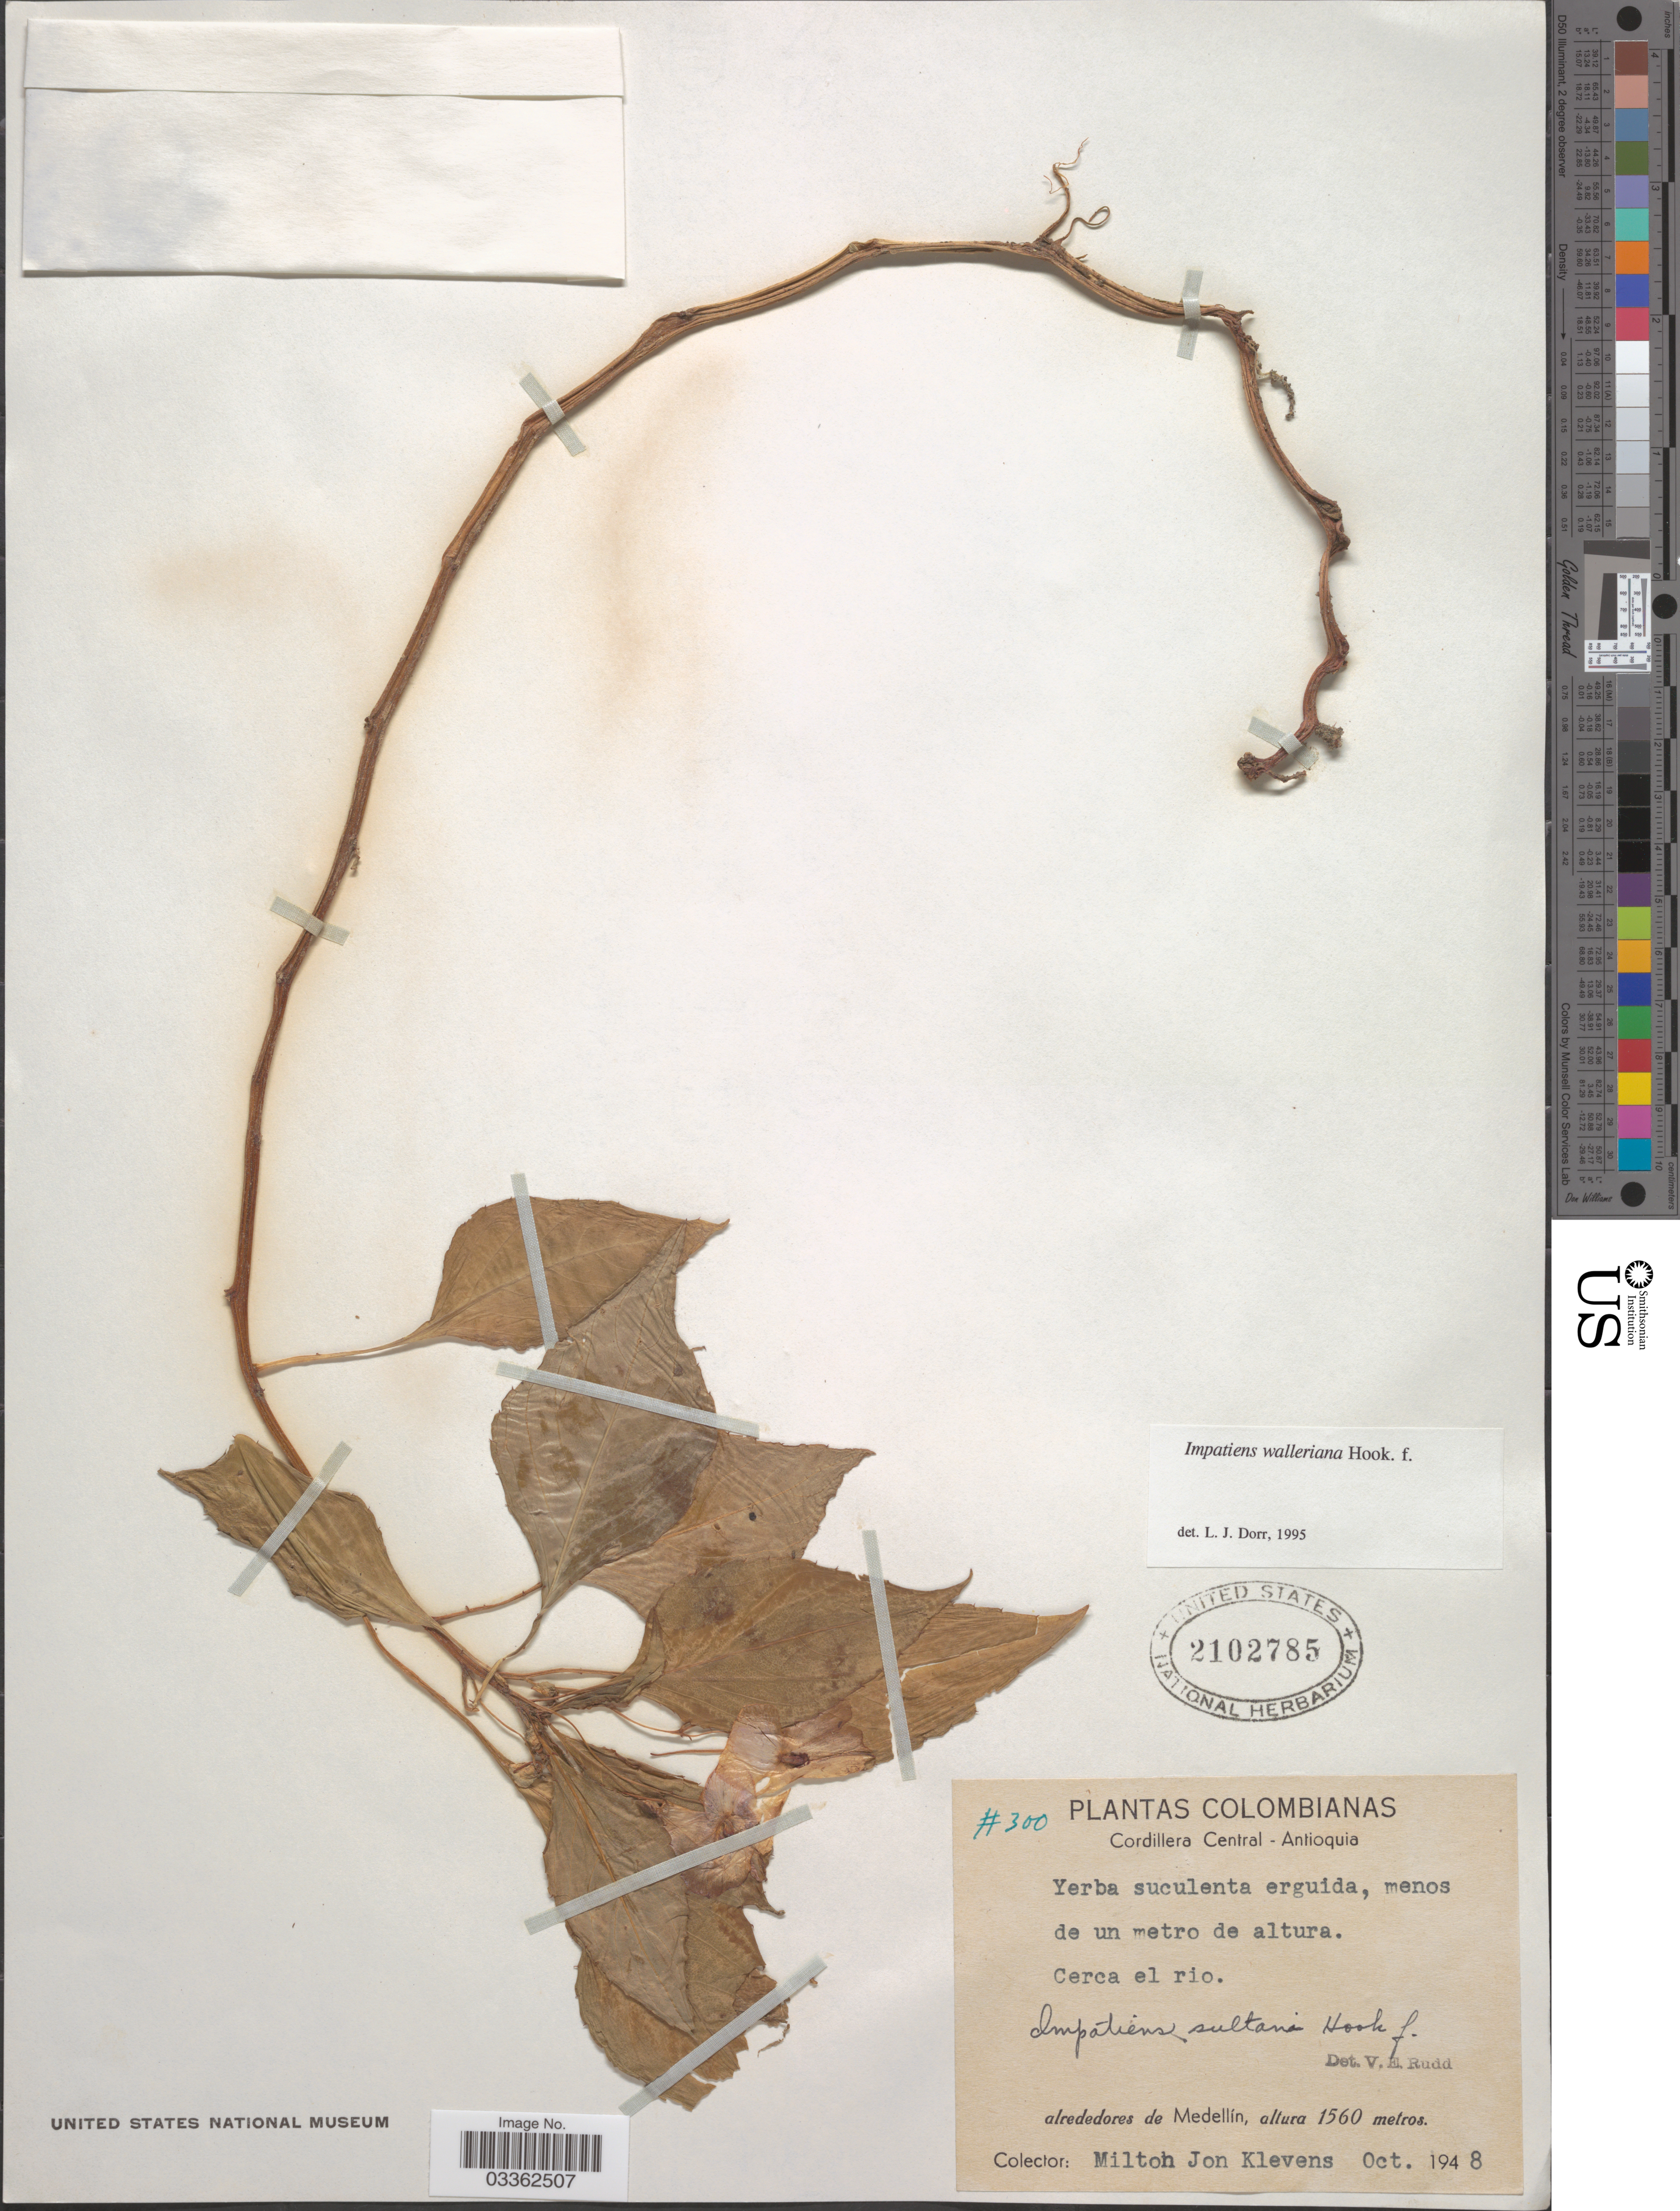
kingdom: Plantae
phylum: Tracheophyta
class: Magnoliopsida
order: Ericales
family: Balsaminaceae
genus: Impatiens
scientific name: Impatiens walleriana 'Super Elfin Red'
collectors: M. Klevens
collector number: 300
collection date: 1948-10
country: Colombia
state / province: Antioquia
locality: Cordillera Central. Alrededores de Medellín.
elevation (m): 1560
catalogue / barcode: US 2102785